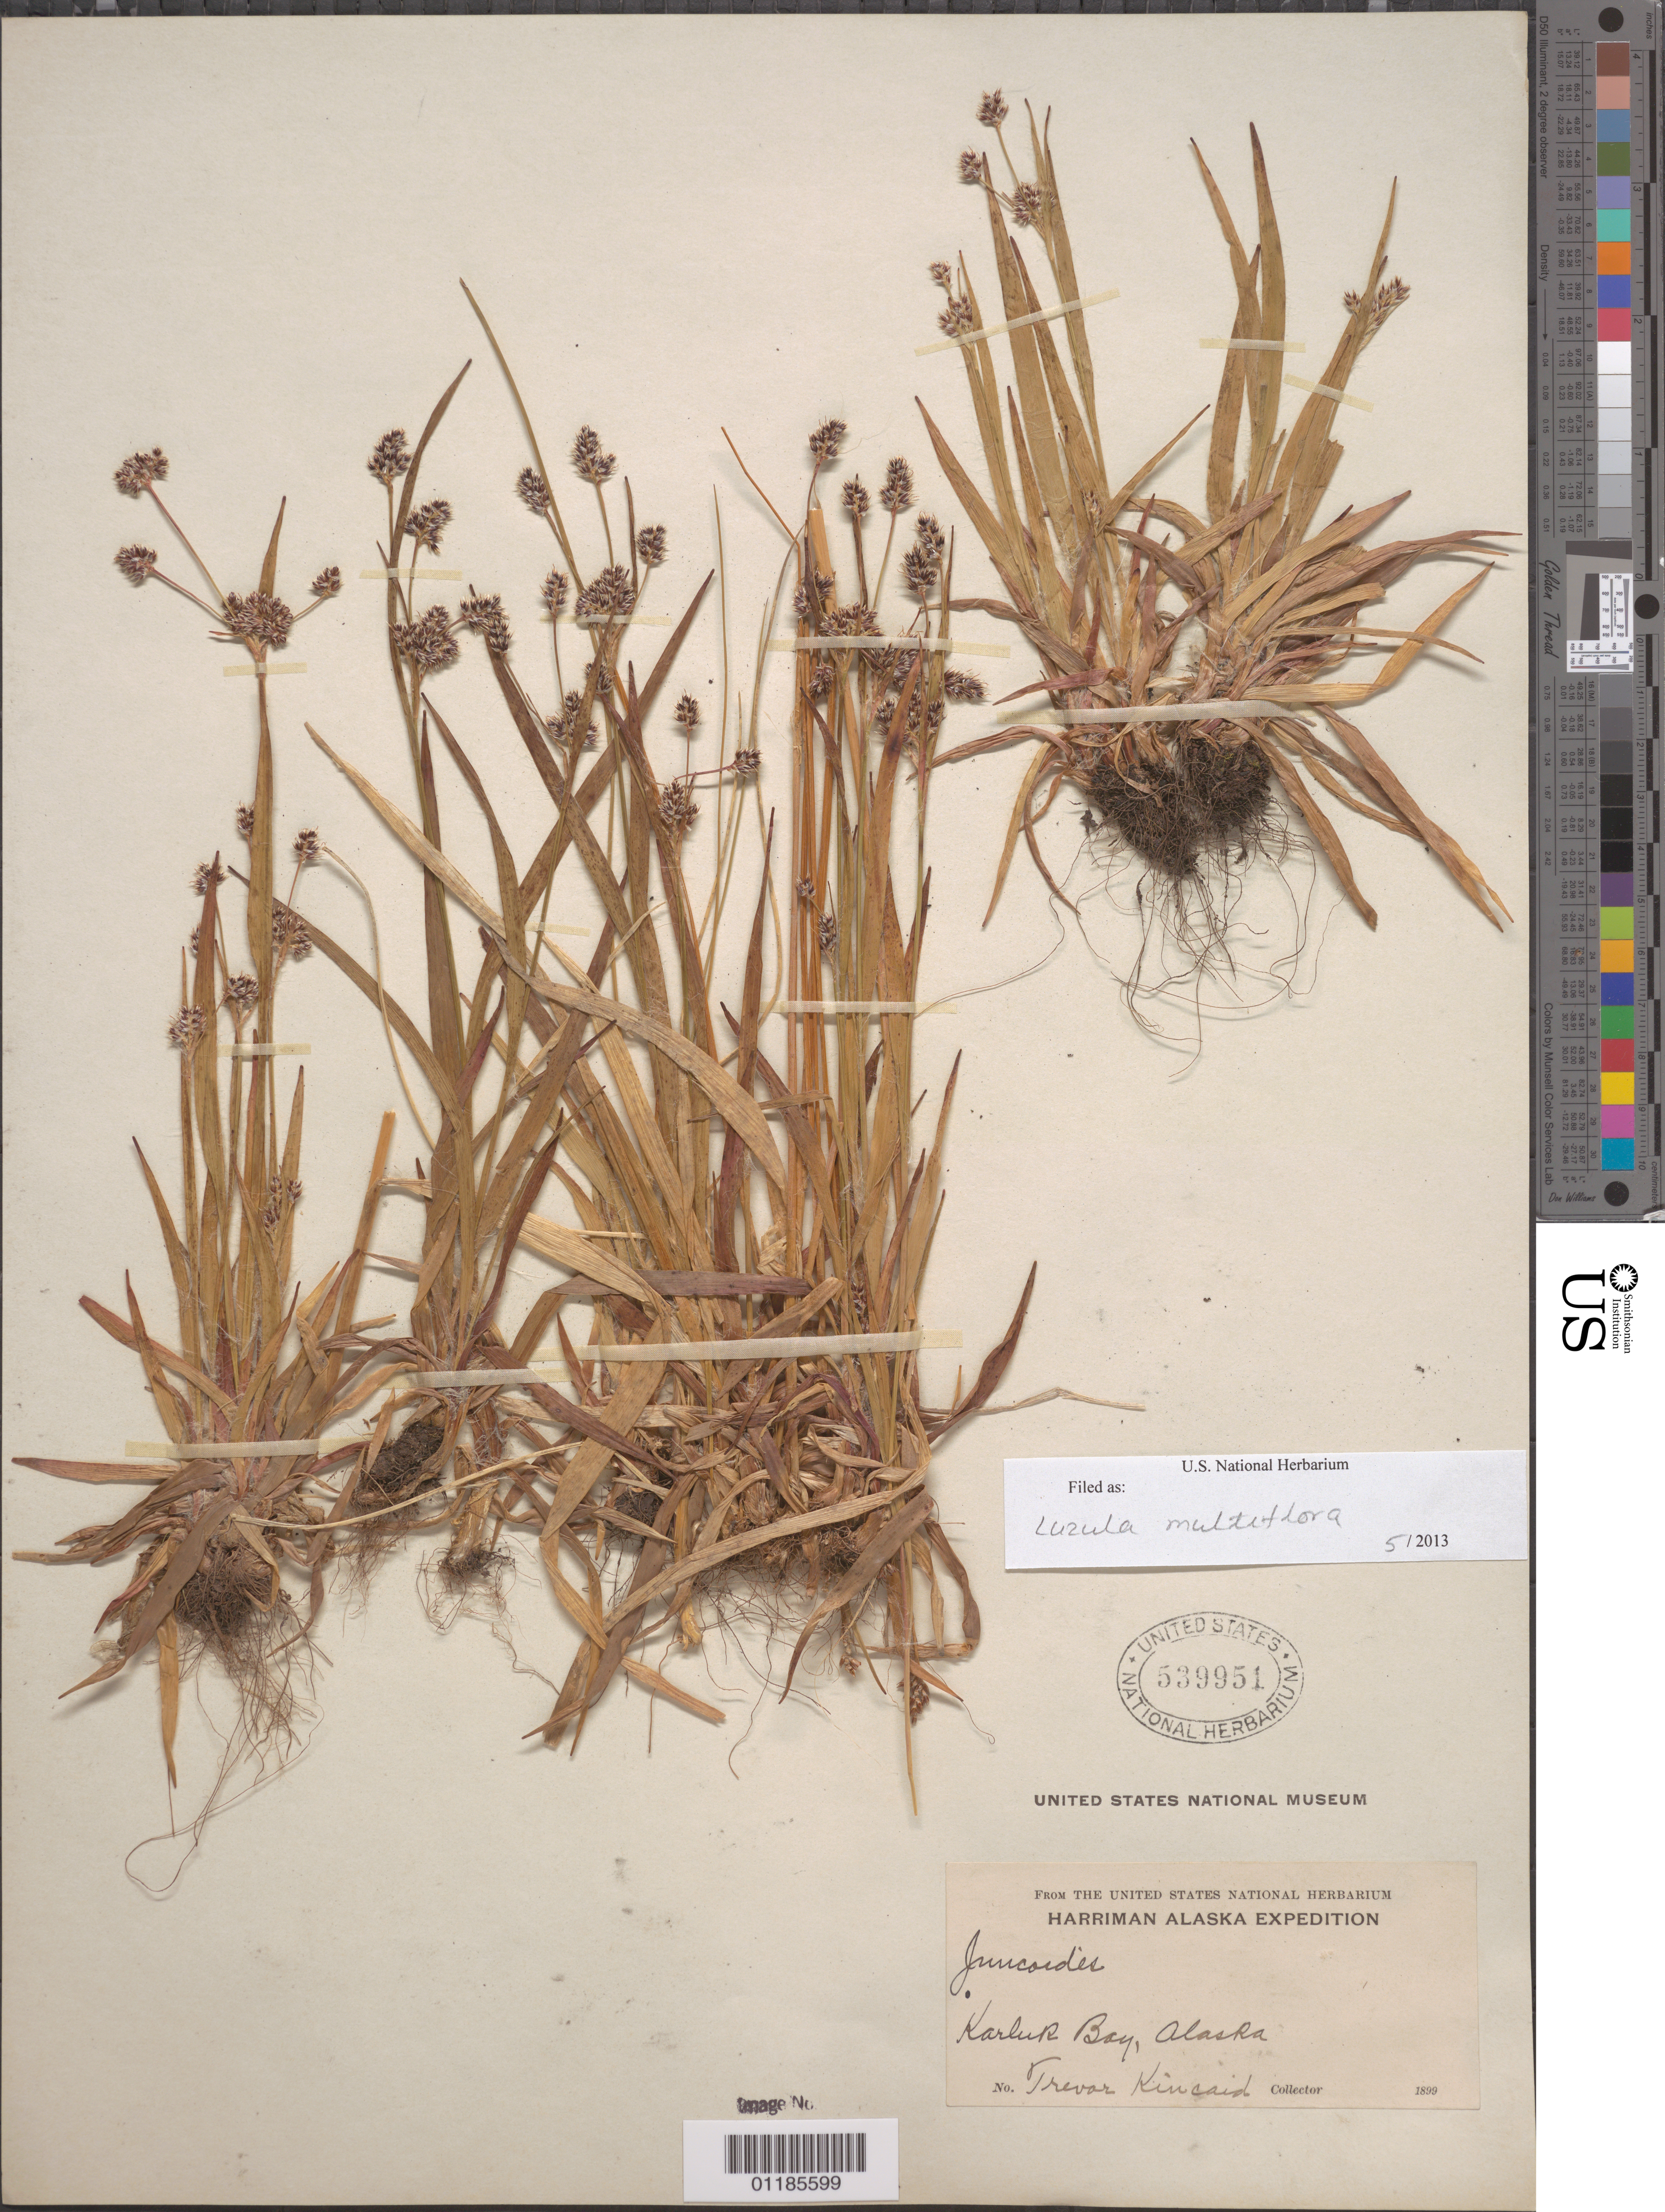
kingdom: Plantae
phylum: Tracheophyta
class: Liliopsida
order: Poales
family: Juncaceae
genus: Luzula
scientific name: Luzula multiflora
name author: (Ehrh.) Lej.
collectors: T. C. Kincaid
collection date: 1899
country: United States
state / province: Alaska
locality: Karluk Bay.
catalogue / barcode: US 539951